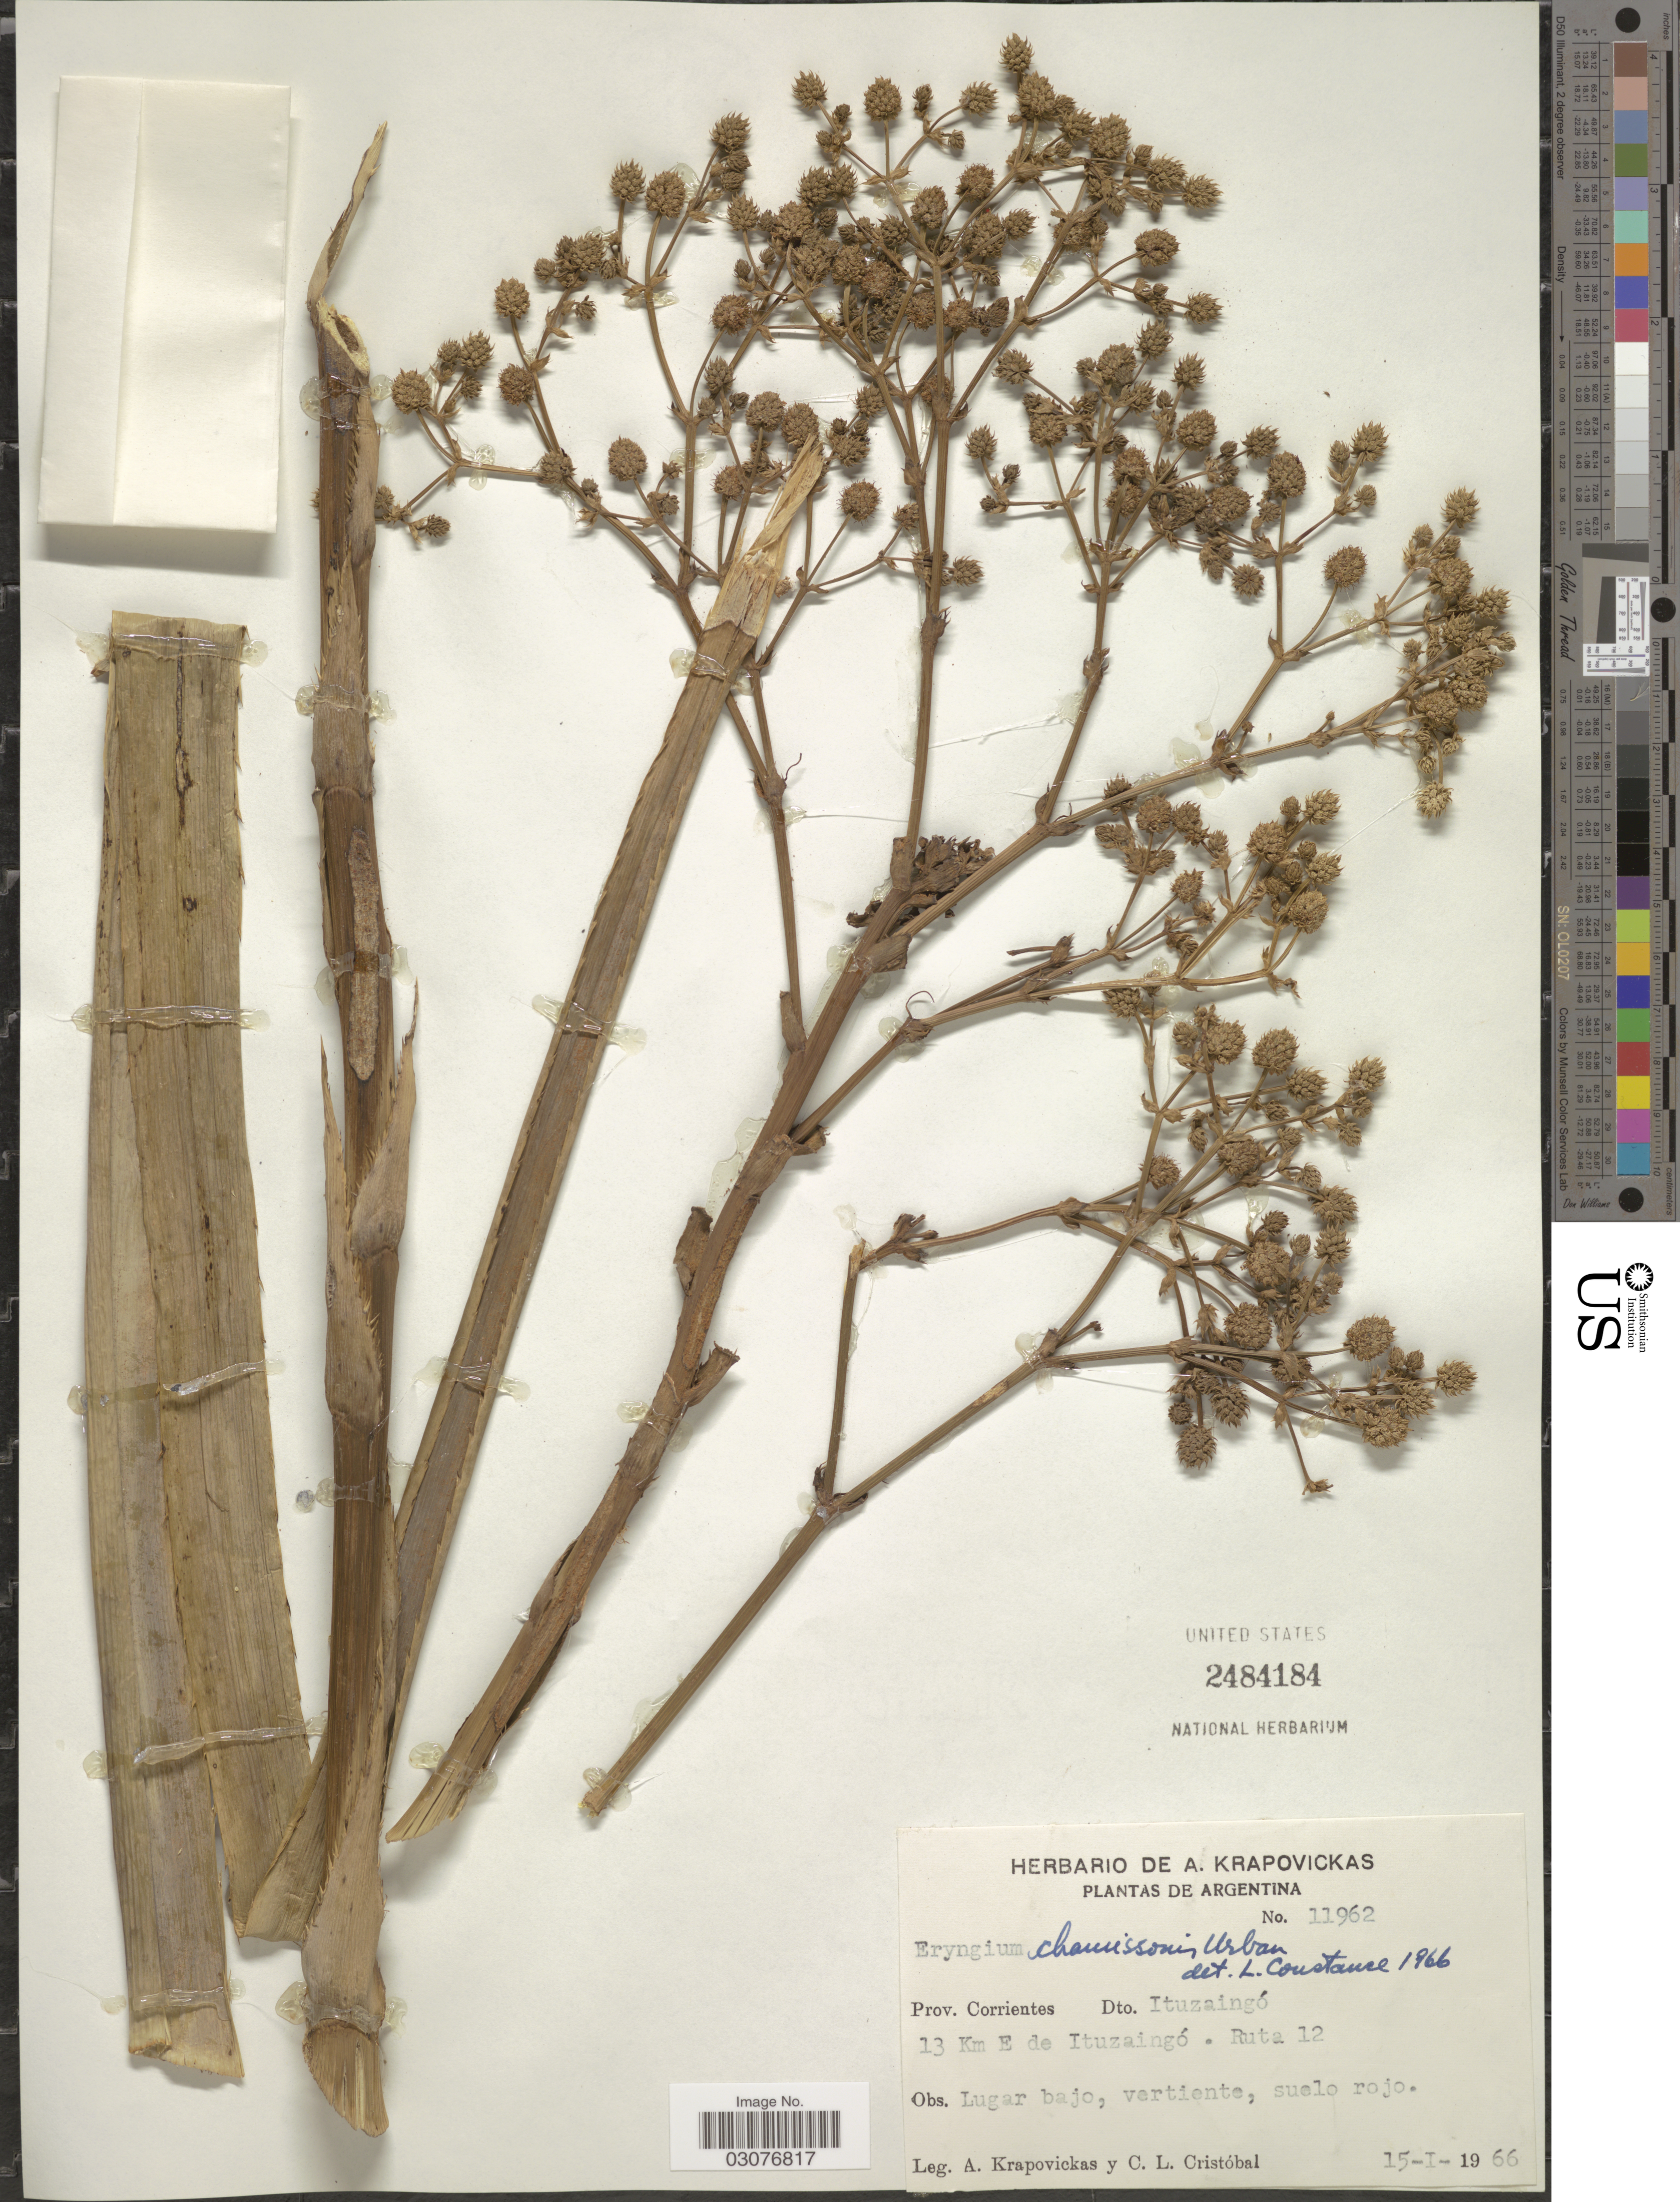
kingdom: Plantae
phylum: Tracheophyta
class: Magnoliopsida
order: Apiales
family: Apiaceae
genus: Eryngium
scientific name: Eryngium pandanifolium var. chamissonis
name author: Mathias & Constance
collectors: A. Krapovickas & C. L. Cristóbal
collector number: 11962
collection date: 1966-01-15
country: Argentina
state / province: Corrientes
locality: Dto. Ituzaingó. 13 Km E de Ituzaingó. Ruta 12.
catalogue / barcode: US 2484184